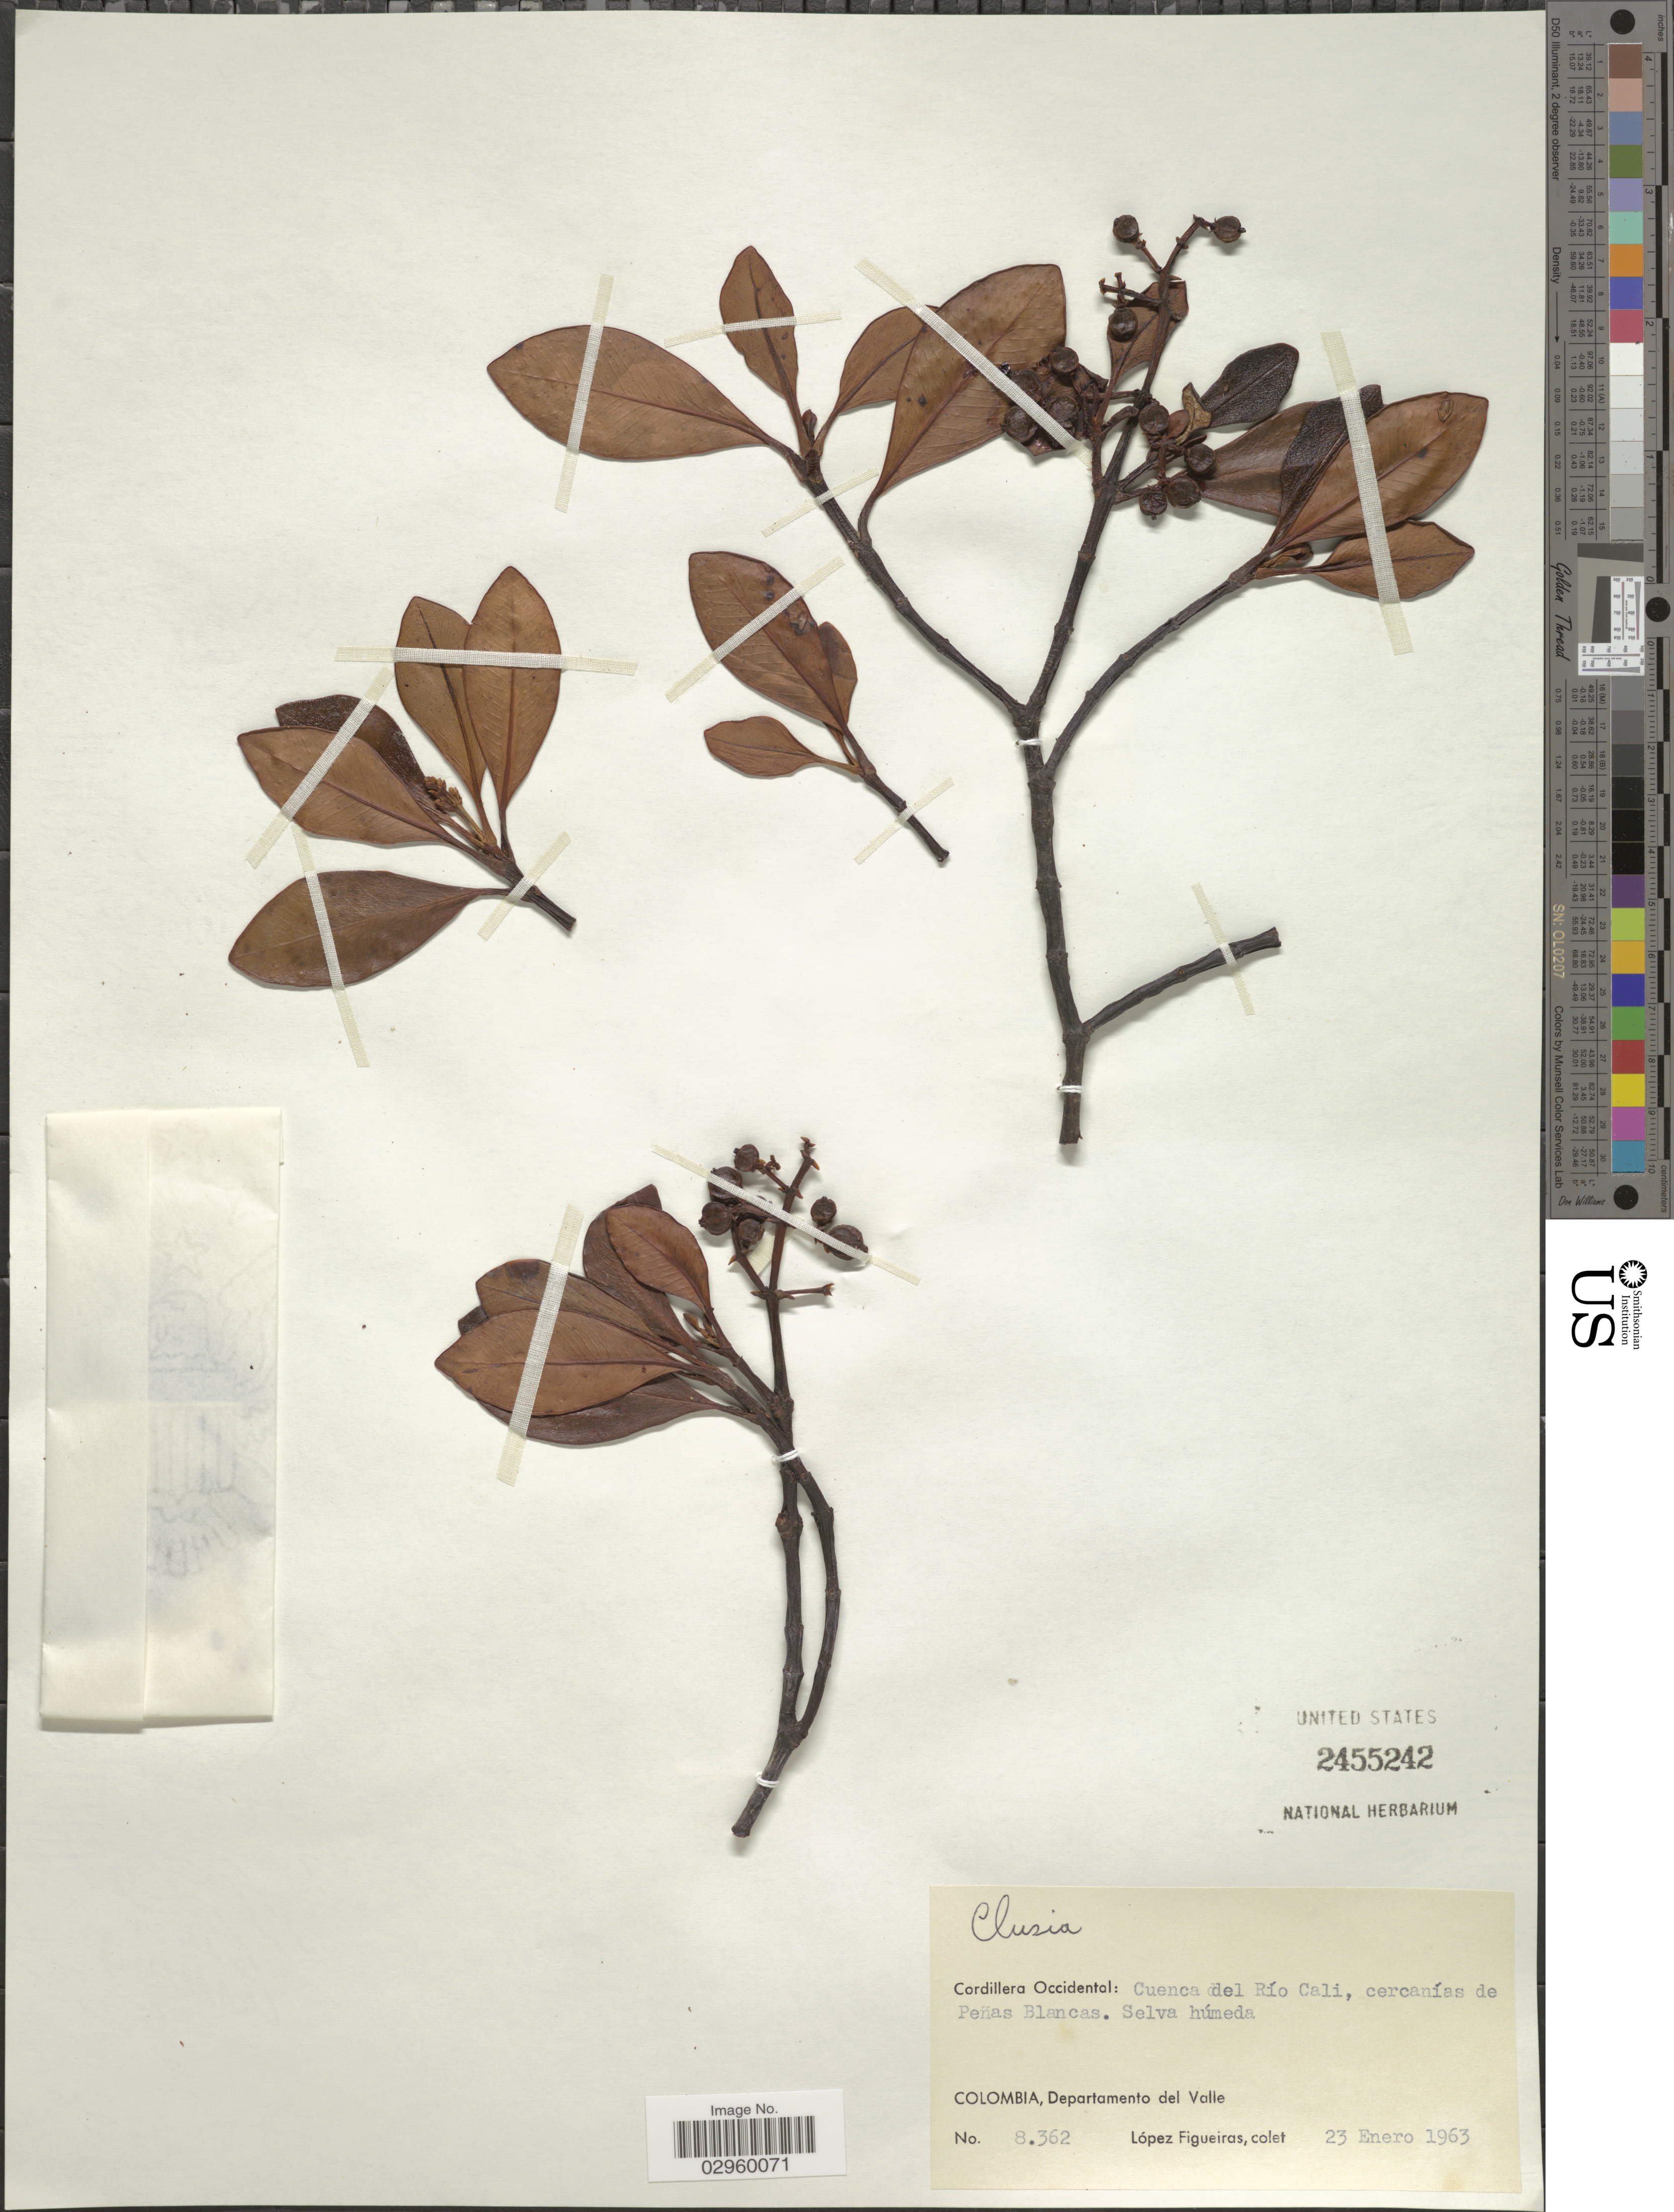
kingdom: Plantae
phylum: Tracheophyta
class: Magnoliopsida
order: Malpighiales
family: Clusiaceae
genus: Clusia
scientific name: Clusia sp.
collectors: M. López Figueiras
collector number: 8362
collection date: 1963-01-23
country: Colombia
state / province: Valle del Cauca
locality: Departamento del Valle, Cordillera Occidental: Cuenca del Río Cali, cercanías de Peñas Blancas.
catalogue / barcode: US 2455242